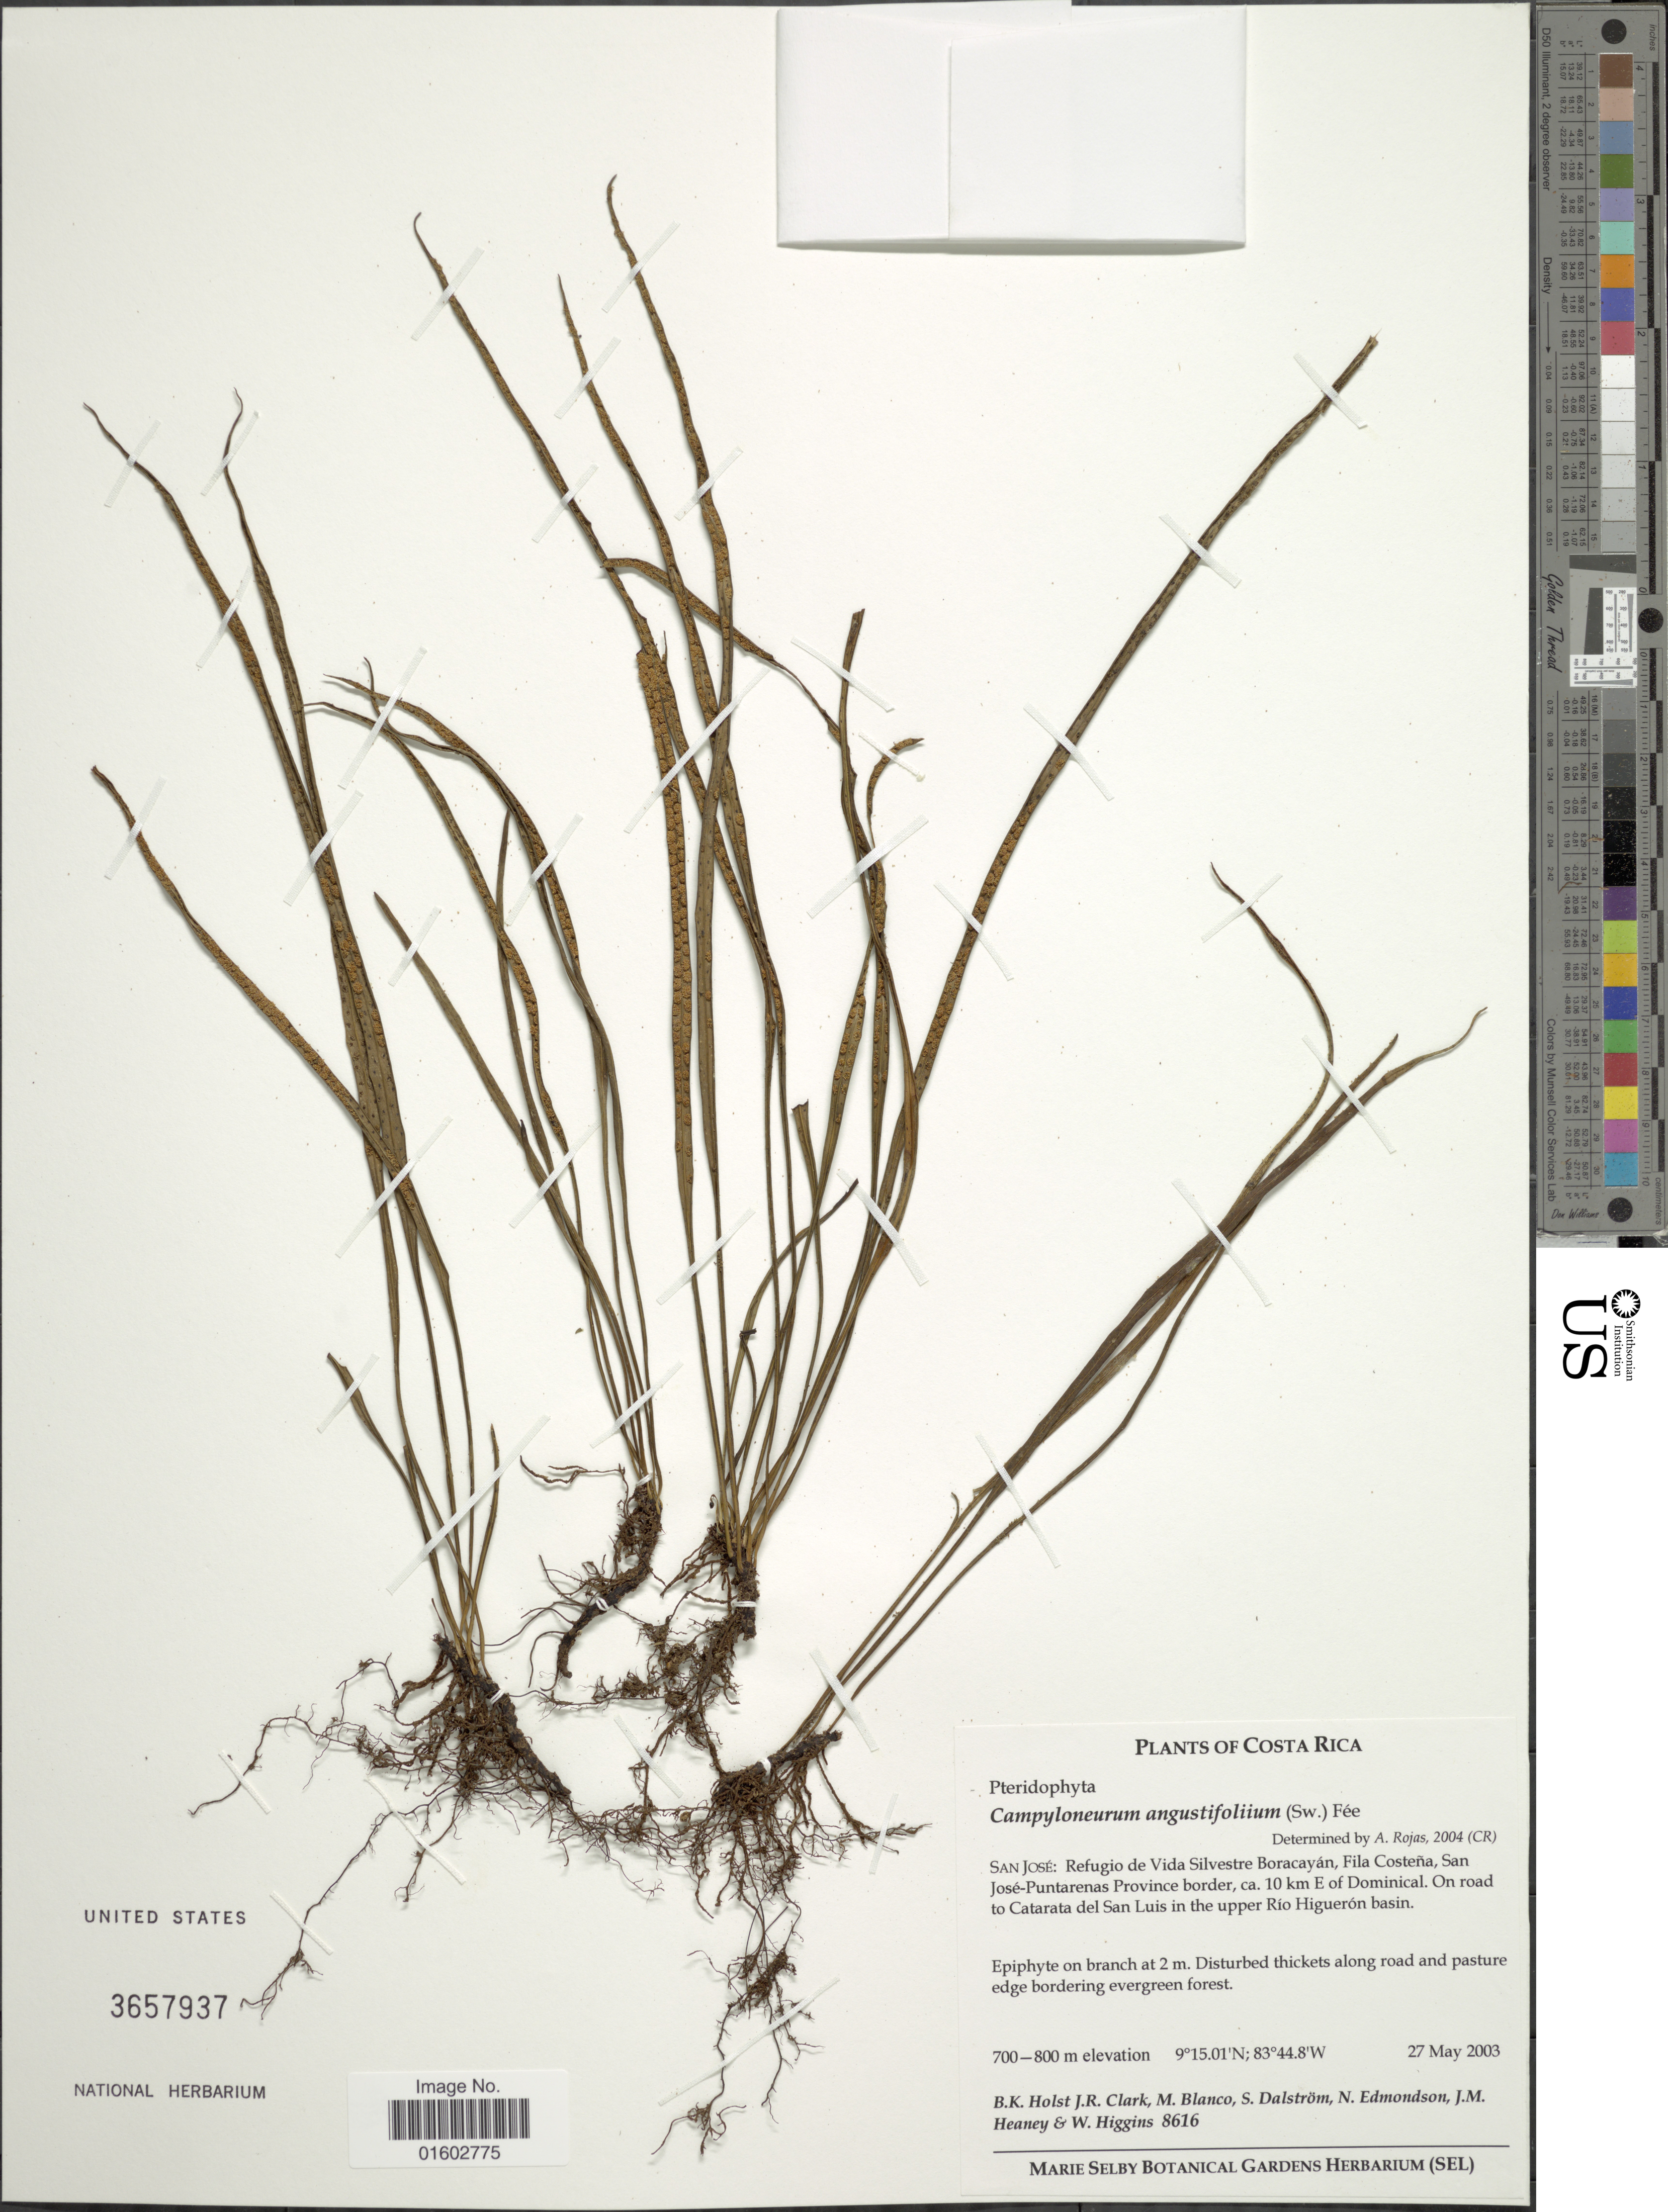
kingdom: Plantae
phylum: Tracheophyta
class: Polypodiopsida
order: Polypodiales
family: Polypodiaceae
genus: Campyloneurum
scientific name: Campyloneurum angustifolium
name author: (Sw.) Fée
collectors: B. Holst, J. R. Clark, M. Blanco, S. Dalström & et al.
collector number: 8616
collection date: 2003-05-27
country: Costa Rica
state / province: San José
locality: Refugio de Vida Silvestre Boracayan, Fila Costeña, San Jose-Puntaremas Province border, ca. 10 km E of Domincal, On Road to Catarata del San Luis in the upper Rio Higueron basin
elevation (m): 700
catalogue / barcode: US 3657937